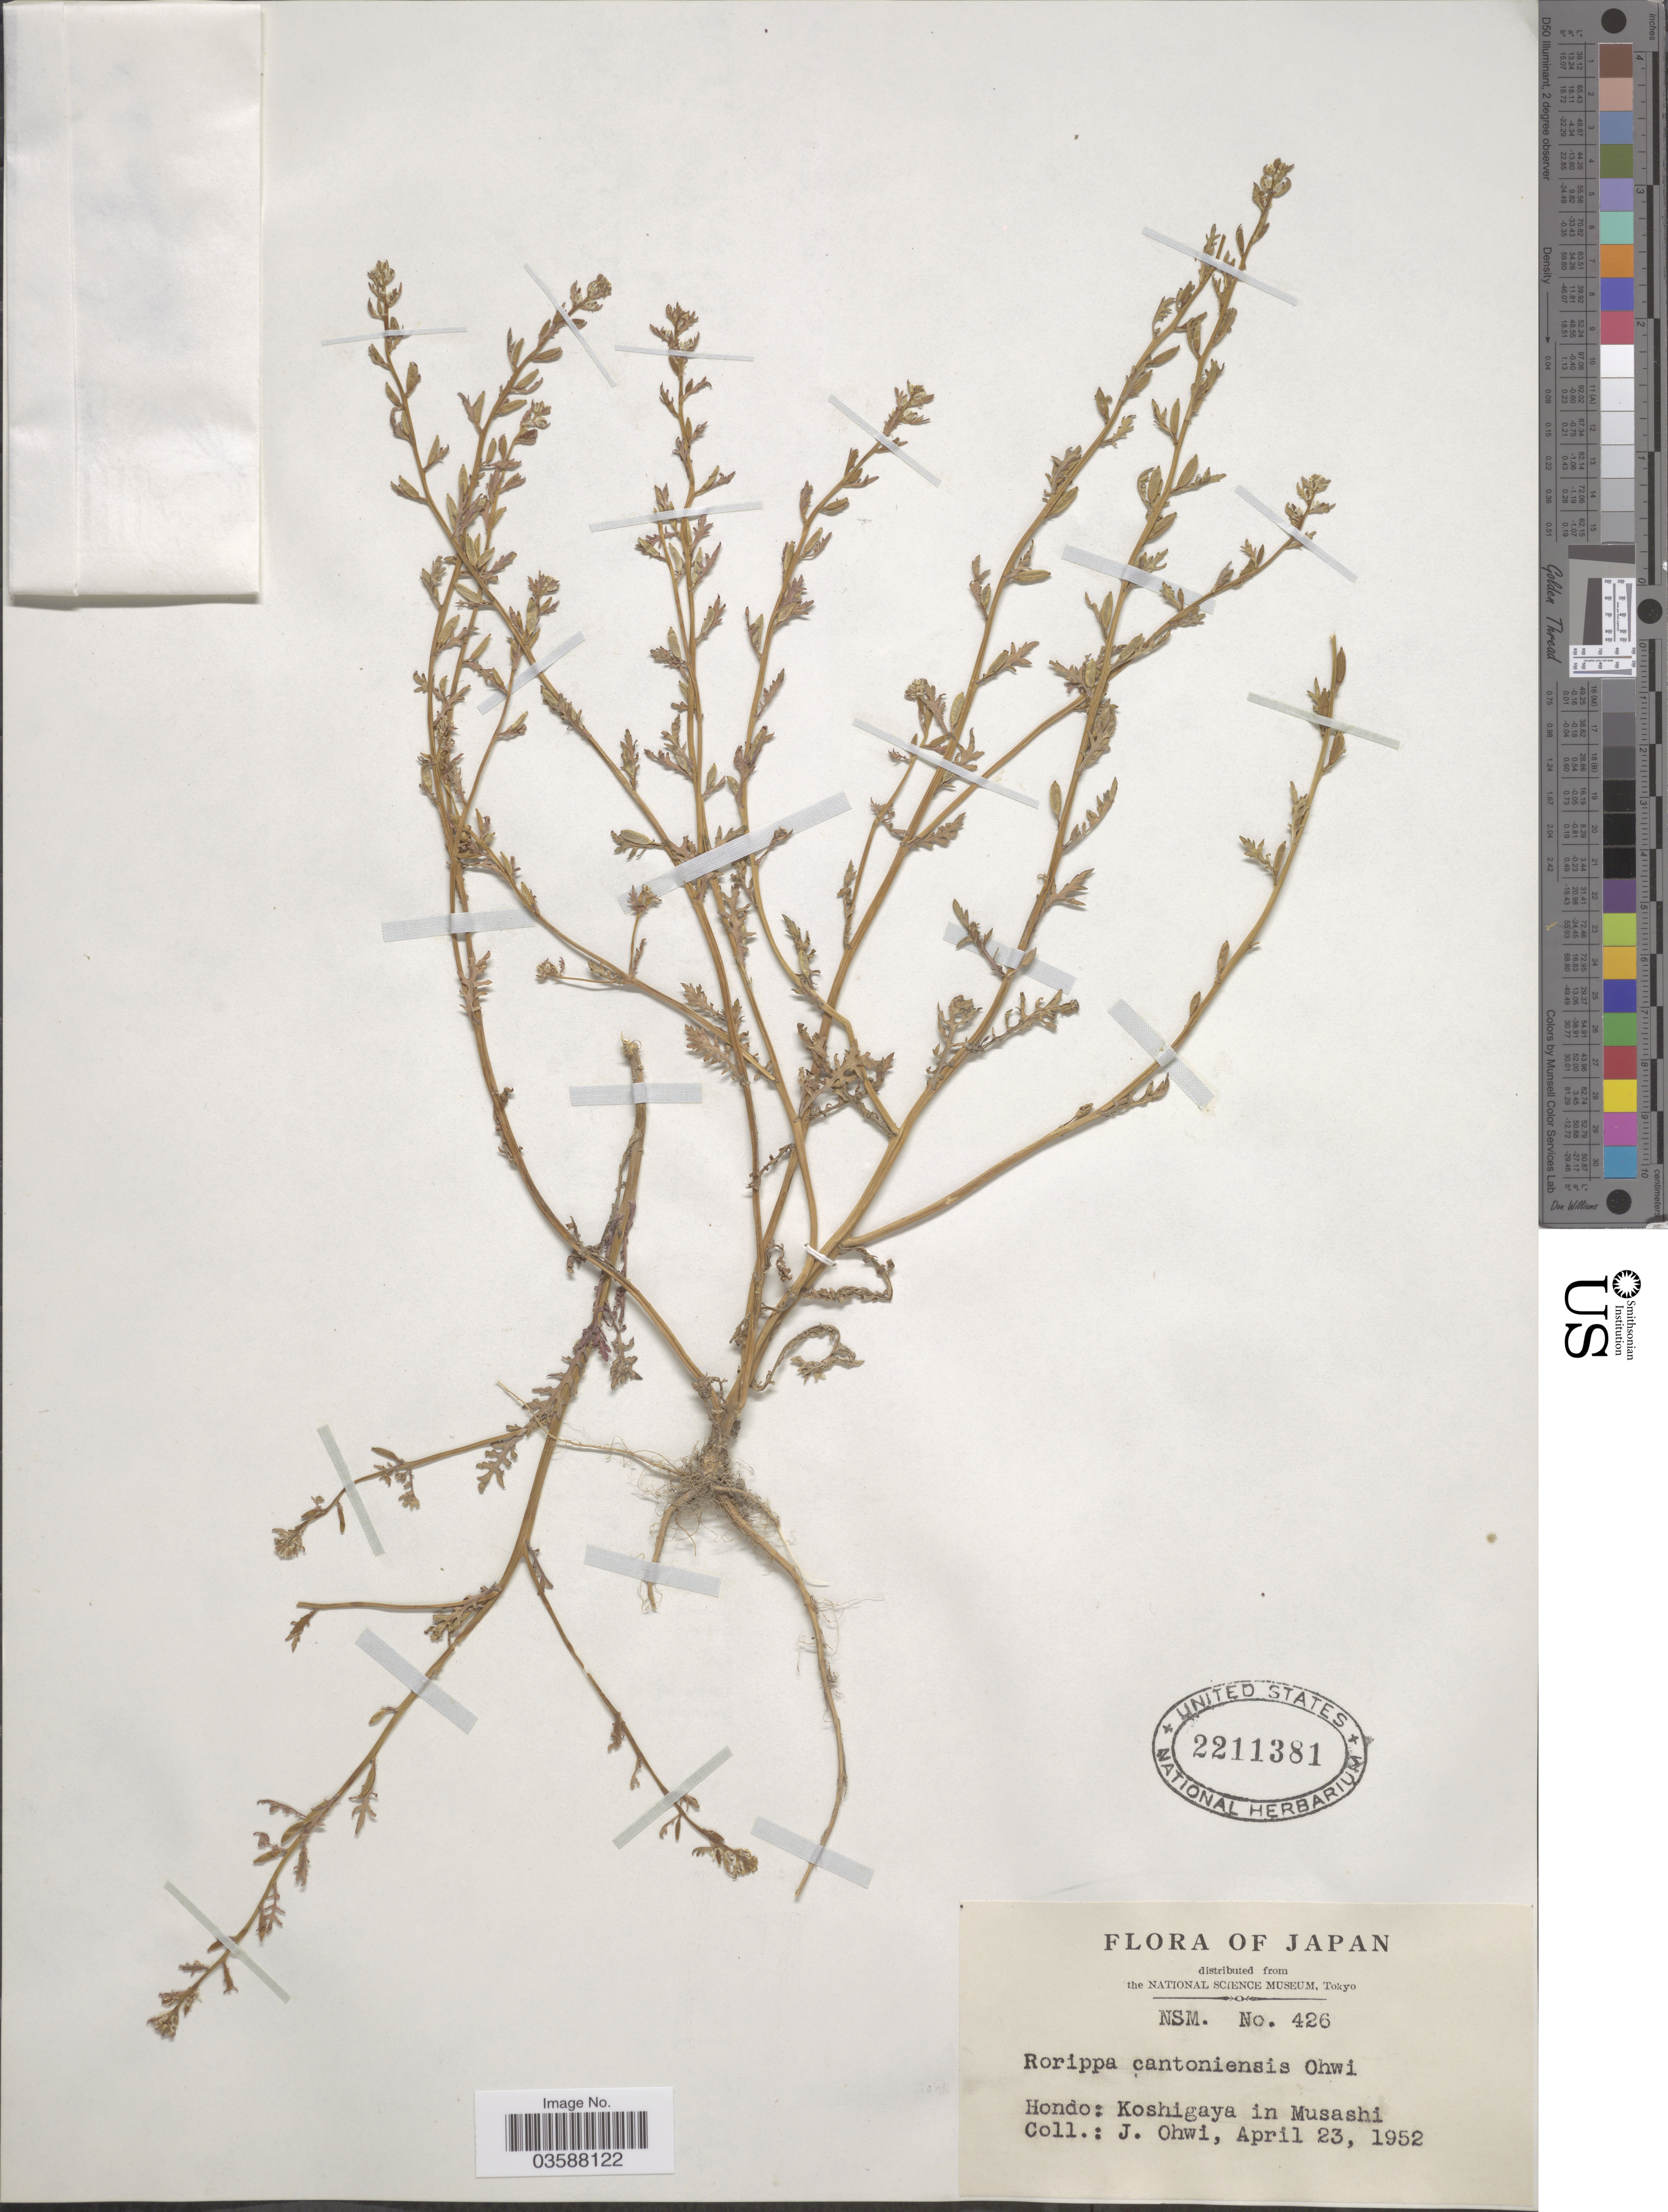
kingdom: Plantae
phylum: Tracheophyta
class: Magnoliopsida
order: Brassicales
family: Brassicaceae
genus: Rorippa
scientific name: Rorippa cantoniensis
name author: (Lour.) Ohwi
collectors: J. Ohwi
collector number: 426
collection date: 1952-04-23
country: Japan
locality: Hondo: Koshigaya in Musashi.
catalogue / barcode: US 2211381